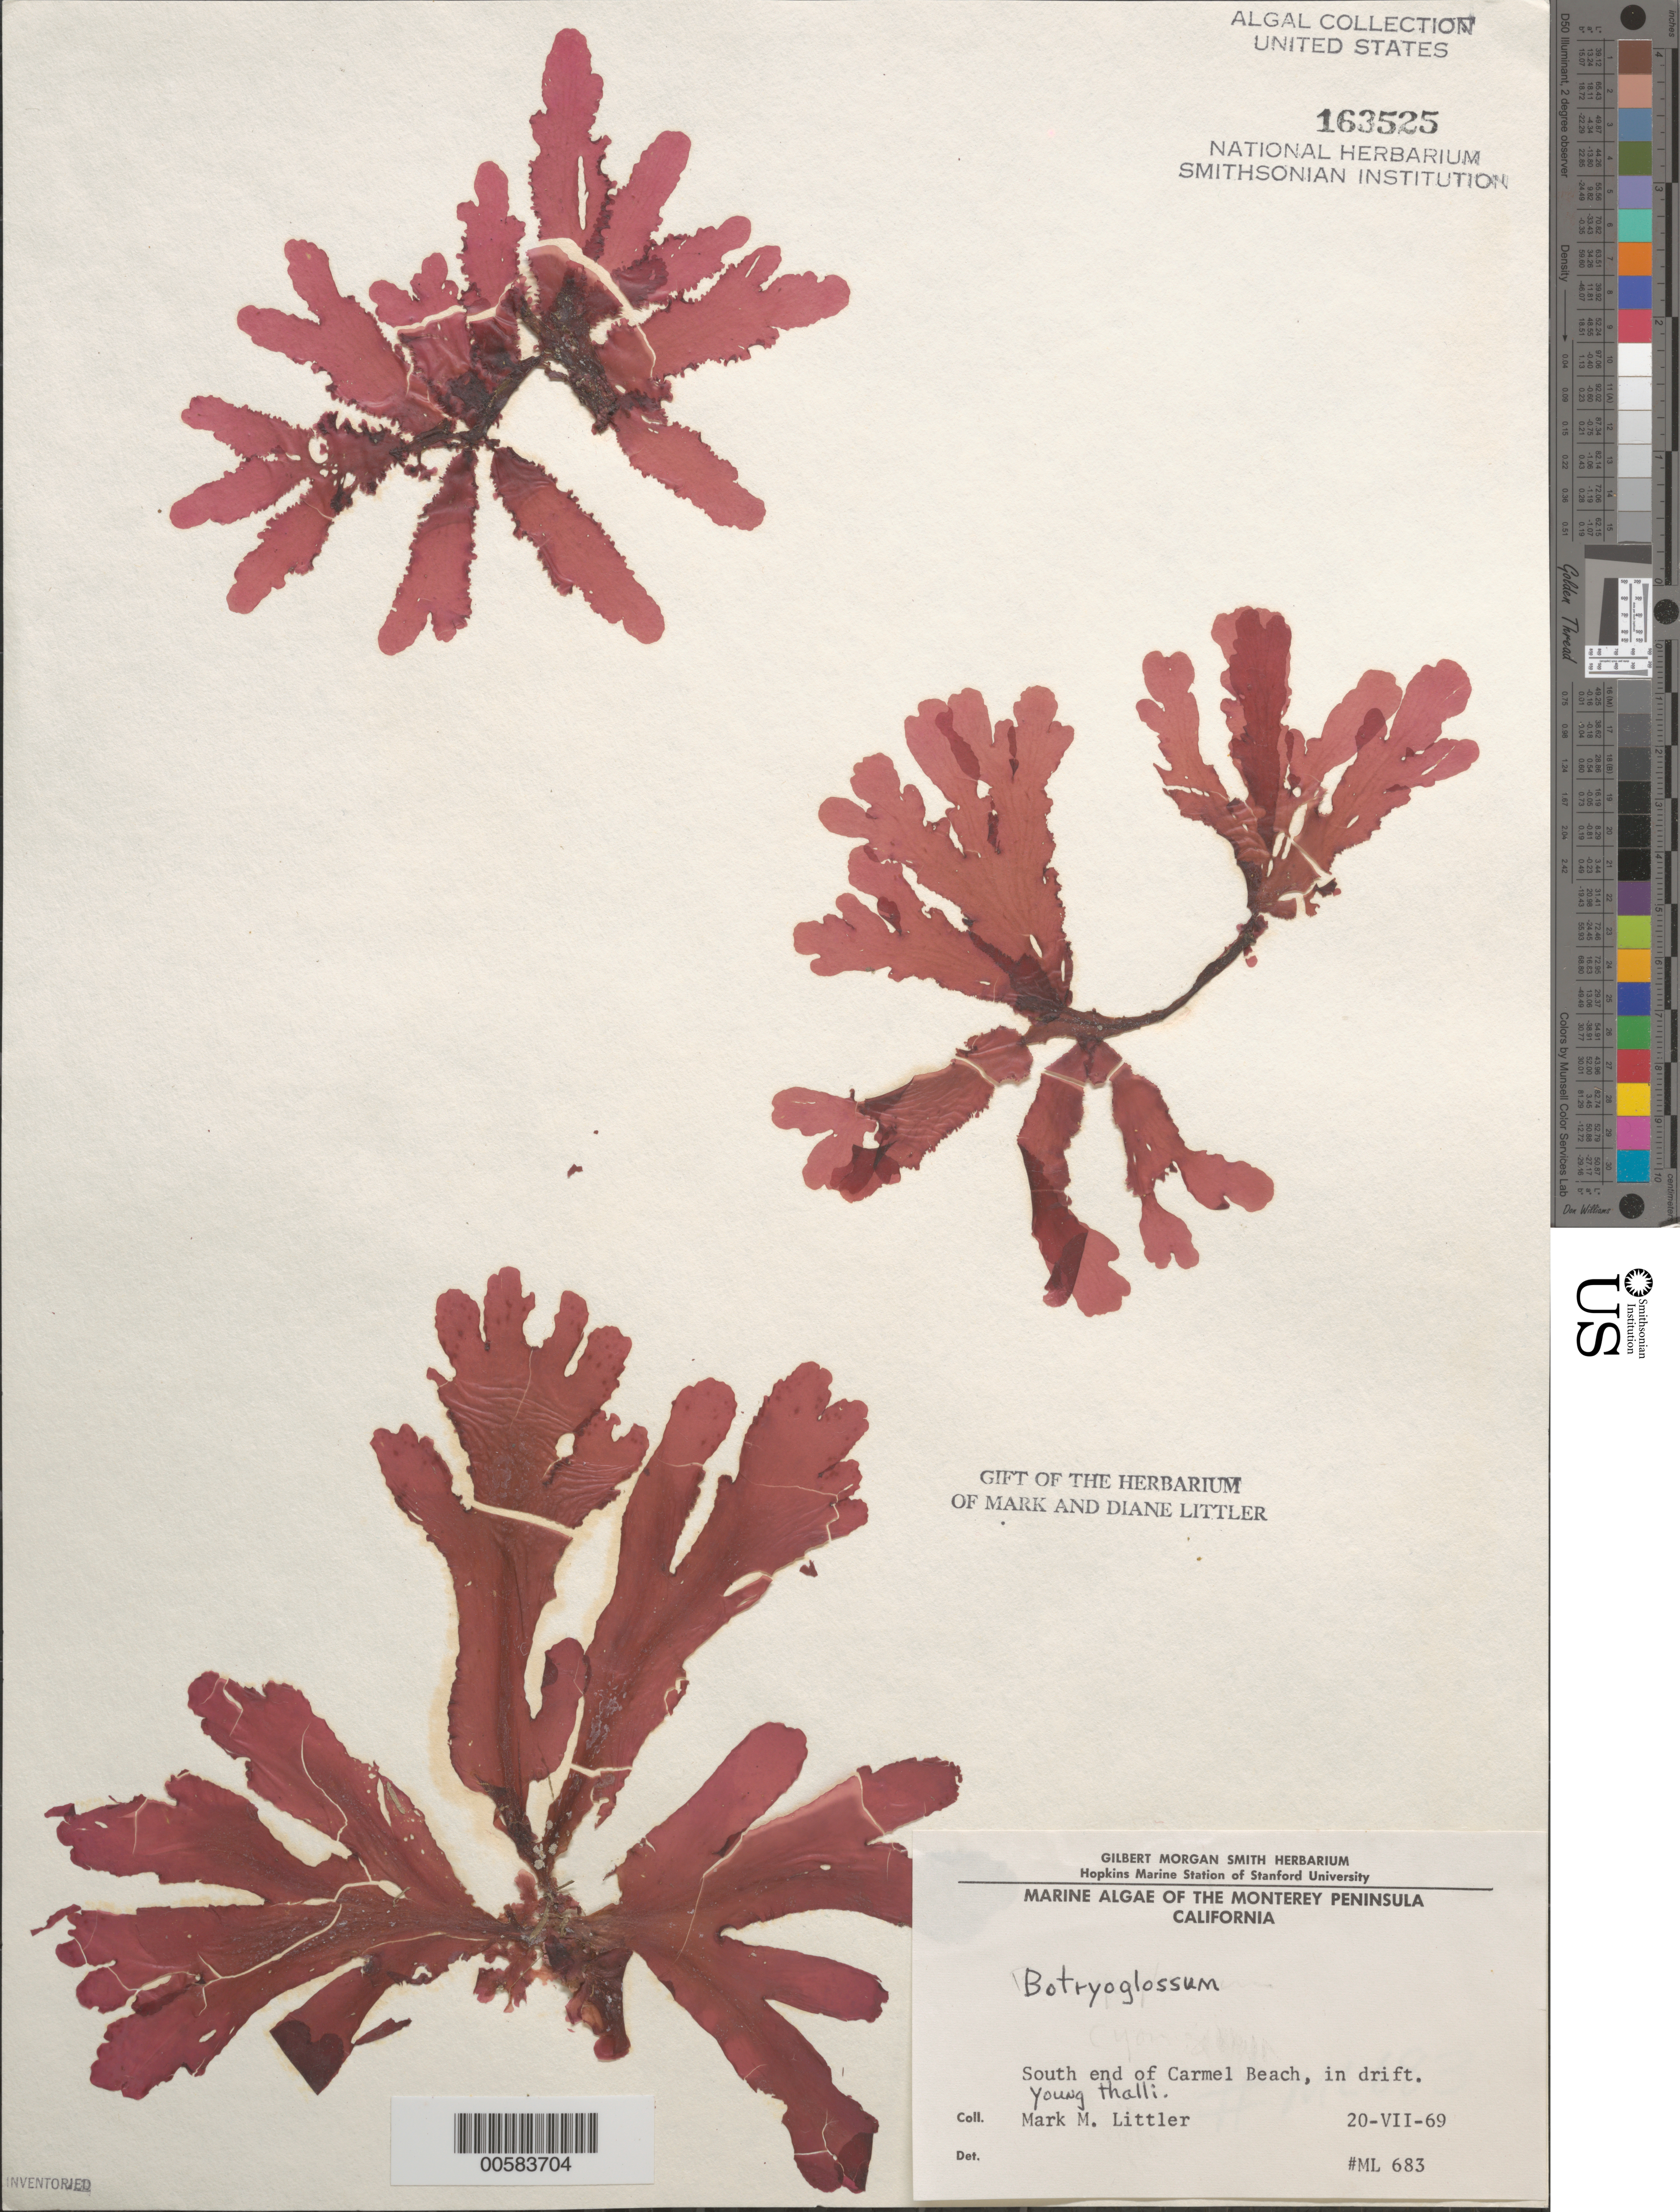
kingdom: Plantae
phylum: Rhodophyta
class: Florideophyceae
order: Ceramiales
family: Delesseriaceae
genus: Botryoglossum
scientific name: Botryoglossum sp.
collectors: M. M. Littler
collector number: ML 683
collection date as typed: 20 Jul 1969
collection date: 1969-07-20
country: United States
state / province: California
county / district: Monterey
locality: Carmel Beach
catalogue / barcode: US 163525